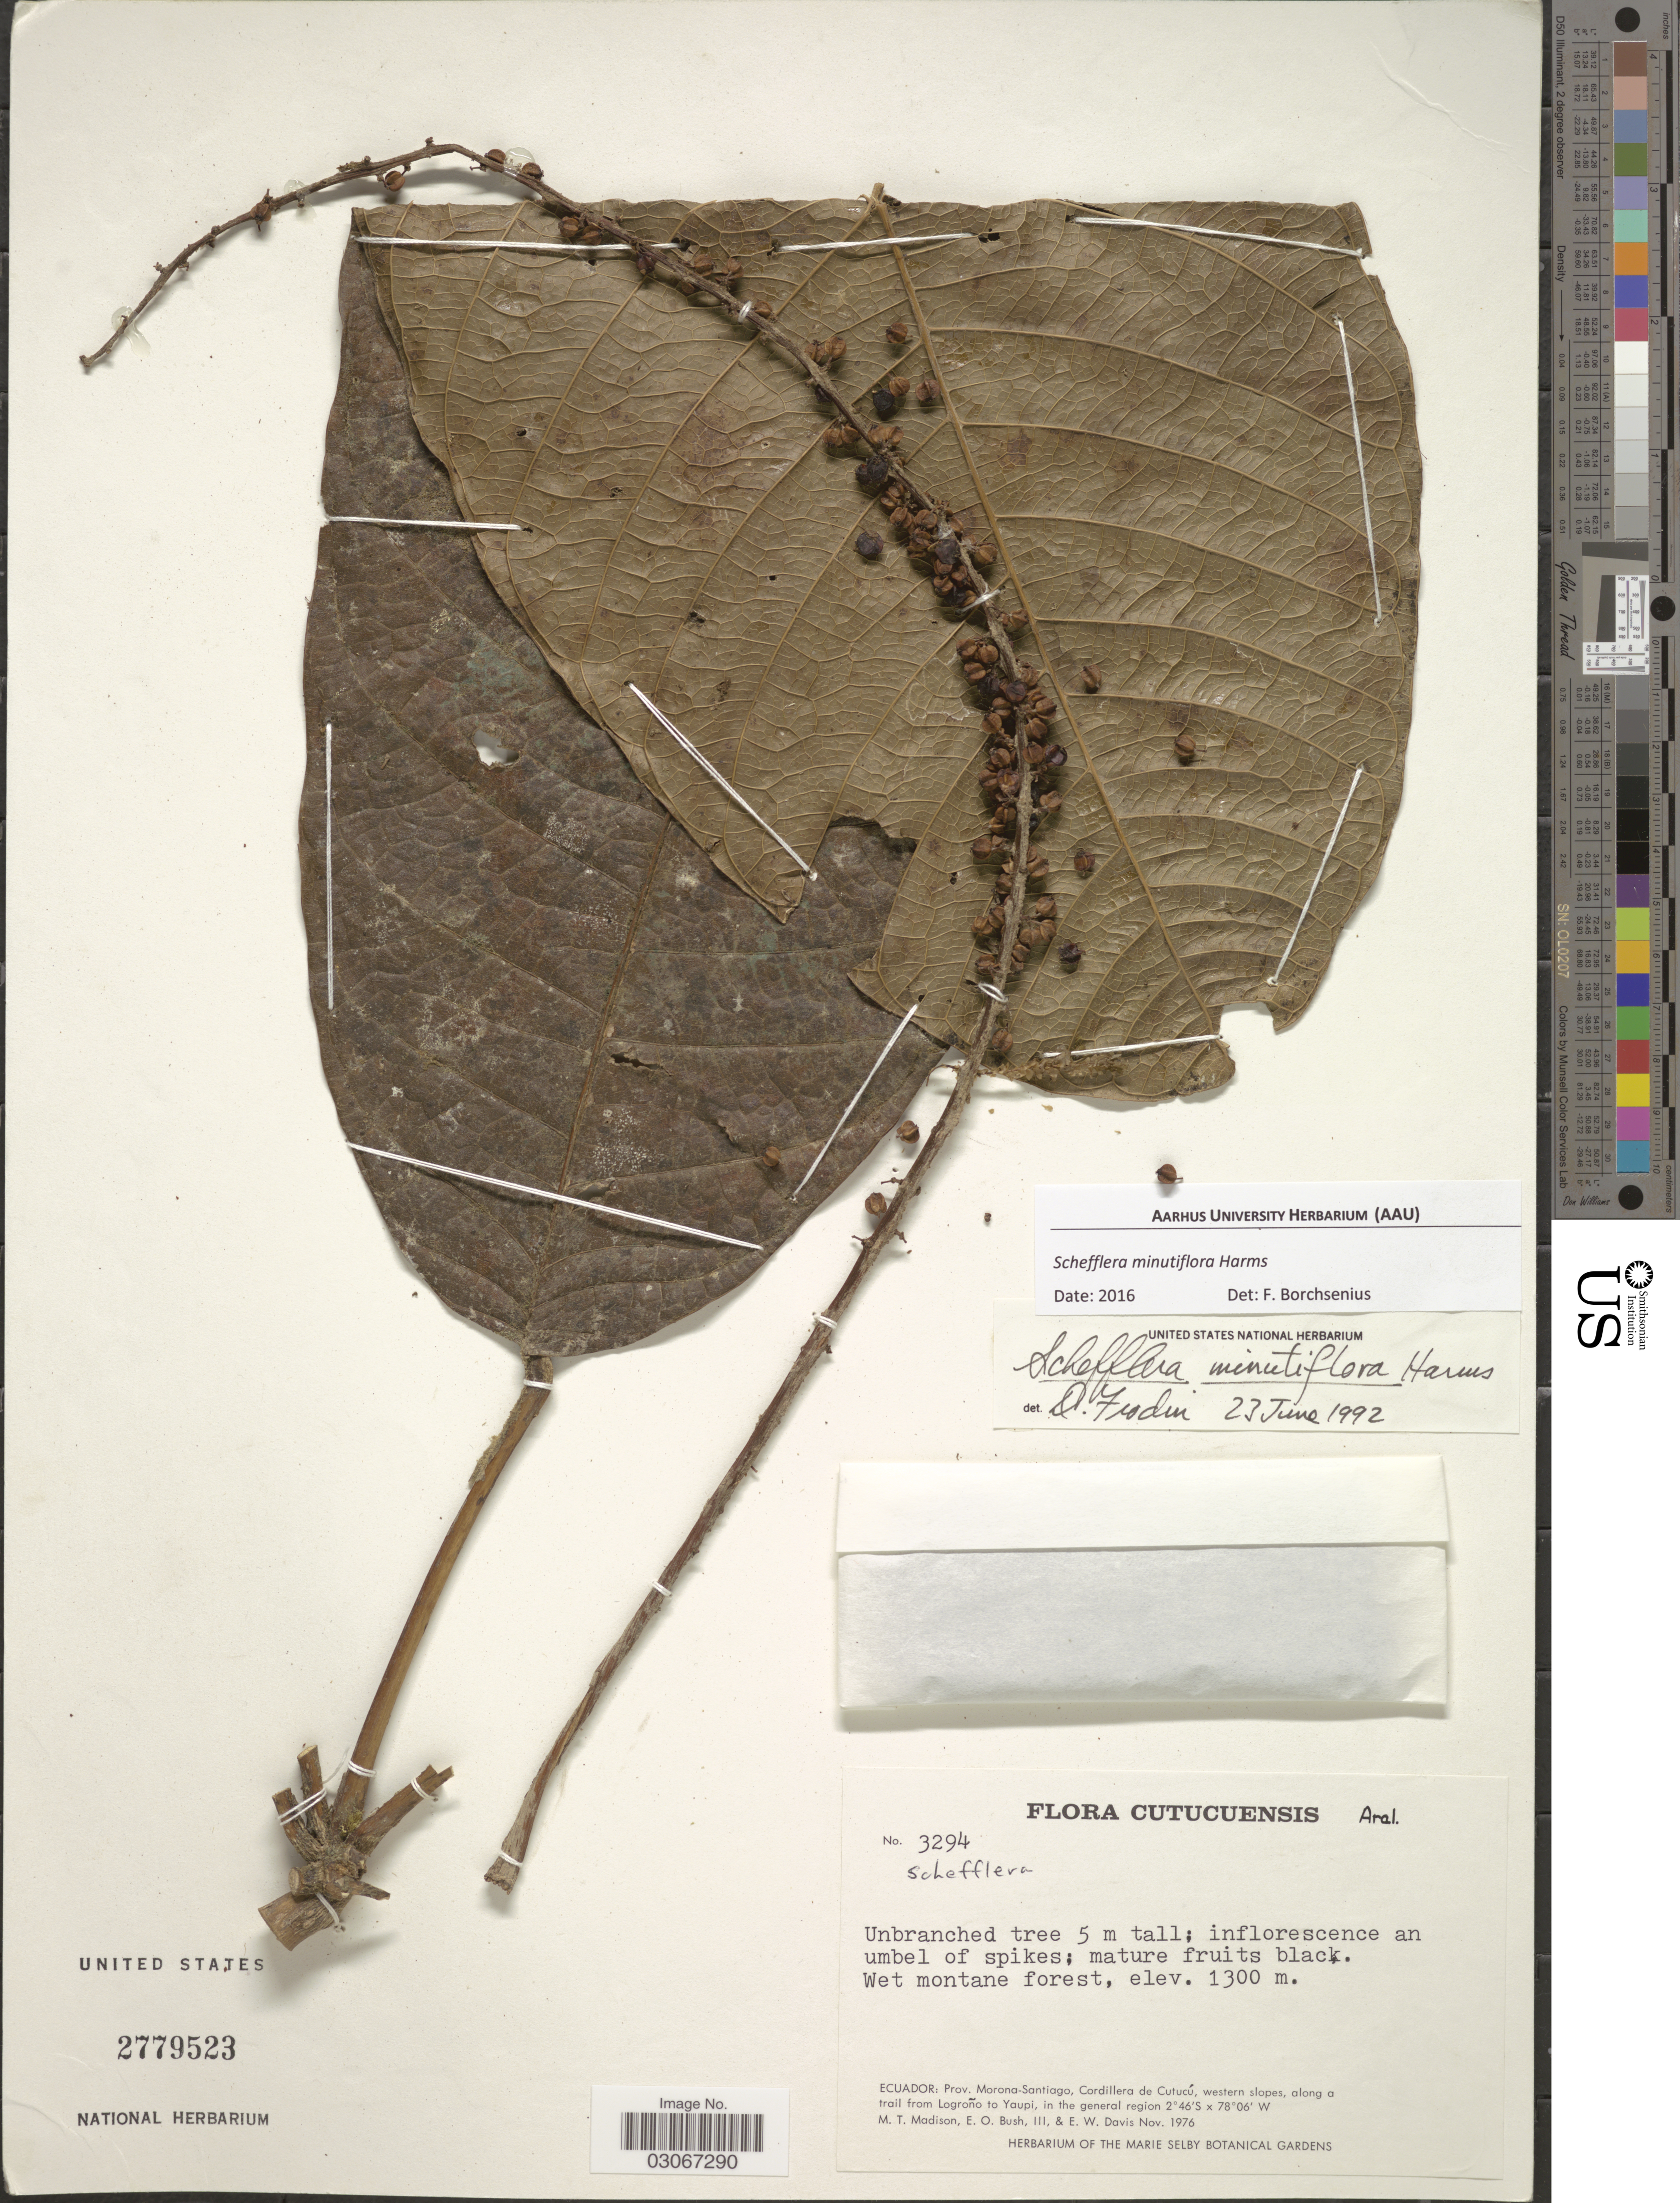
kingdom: Plantae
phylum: Tracheophyta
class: Magnoliopsida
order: Apiales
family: Araliaceae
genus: Schefflera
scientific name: Schefflera minutiflora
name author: Harms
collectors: M. T. Madison, E. O. Bush & E. W. Davis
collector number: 3294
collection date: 1976-11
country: Ecuador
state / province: Morona-Santiago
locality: Cordillera de Cutucú, western slopes, along a trail from Lagroño to Yaupi.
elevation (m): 1300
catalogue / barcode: US 2779523